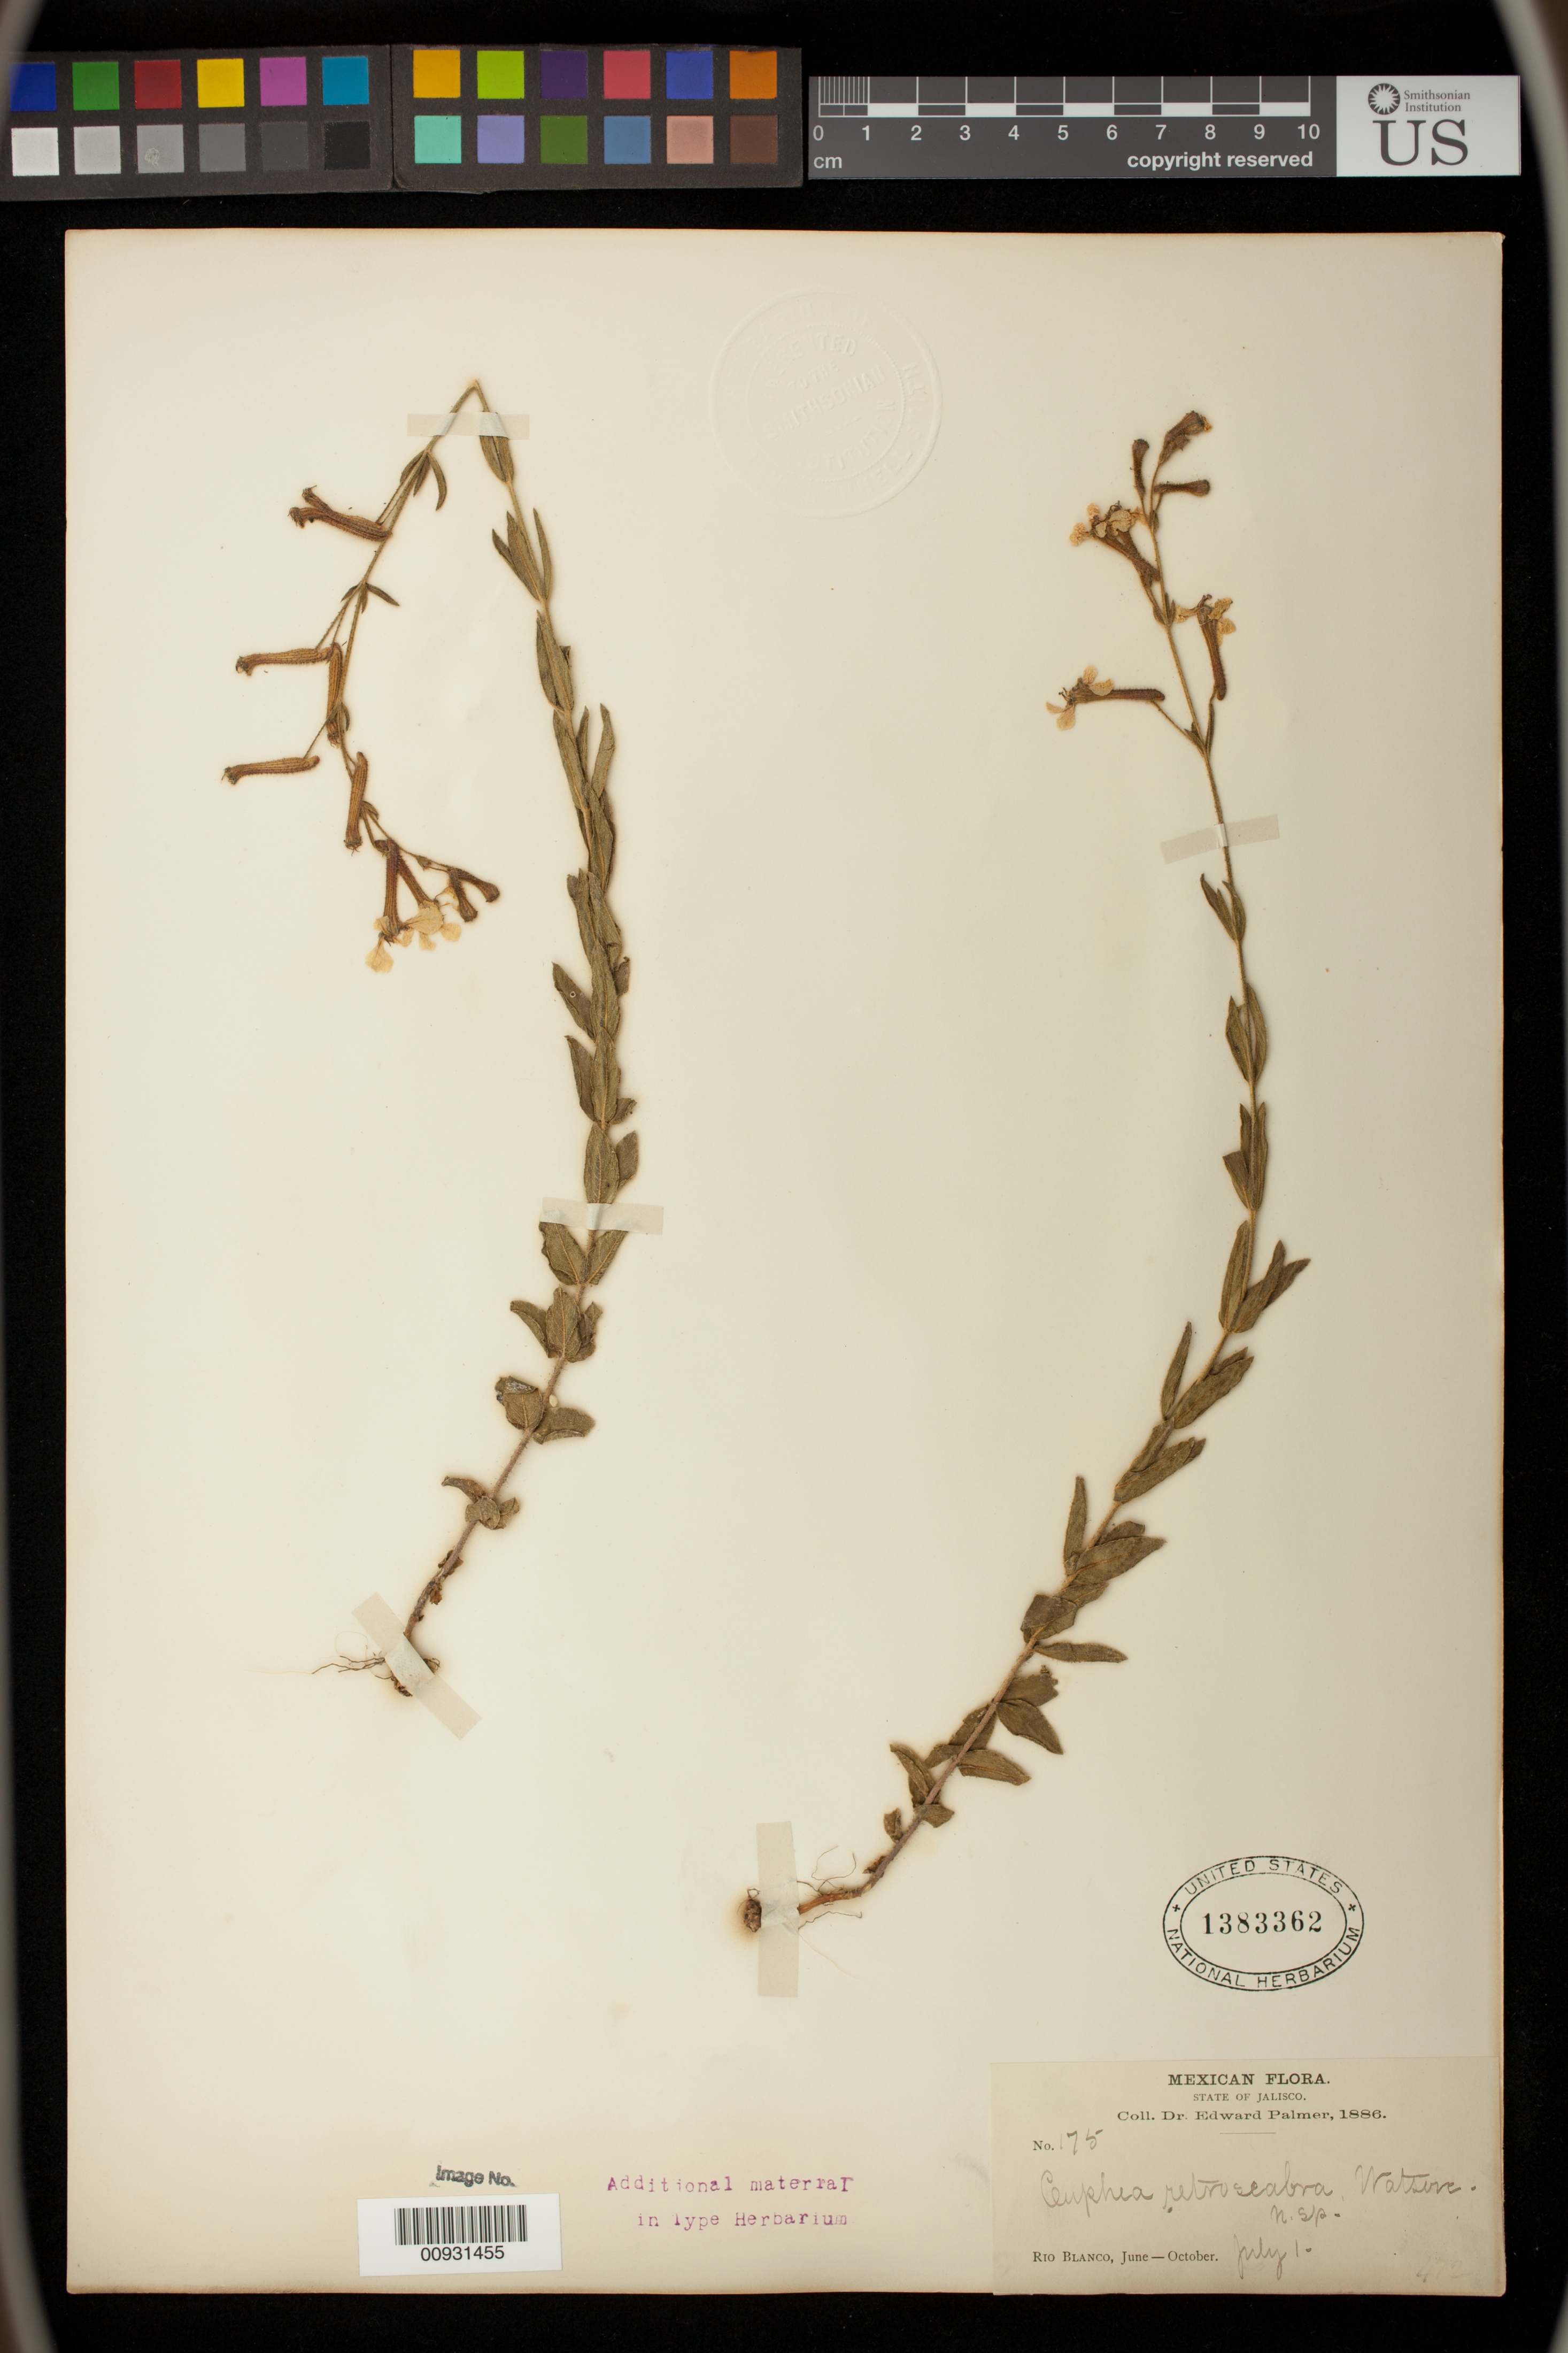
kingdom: Plantae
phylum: Tracheophyta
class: Magnoliopsida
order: Myrtales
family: Lythraceae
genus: Cuphea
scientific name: Cuphea retroscabra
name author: S. Watson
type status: Isotype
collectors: E. Palmer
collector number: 175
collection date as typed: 01 Jul 1886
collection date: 1886-07-01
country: Mexico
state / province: Jalisco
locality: Río Blanco.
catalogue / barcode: US 1383362